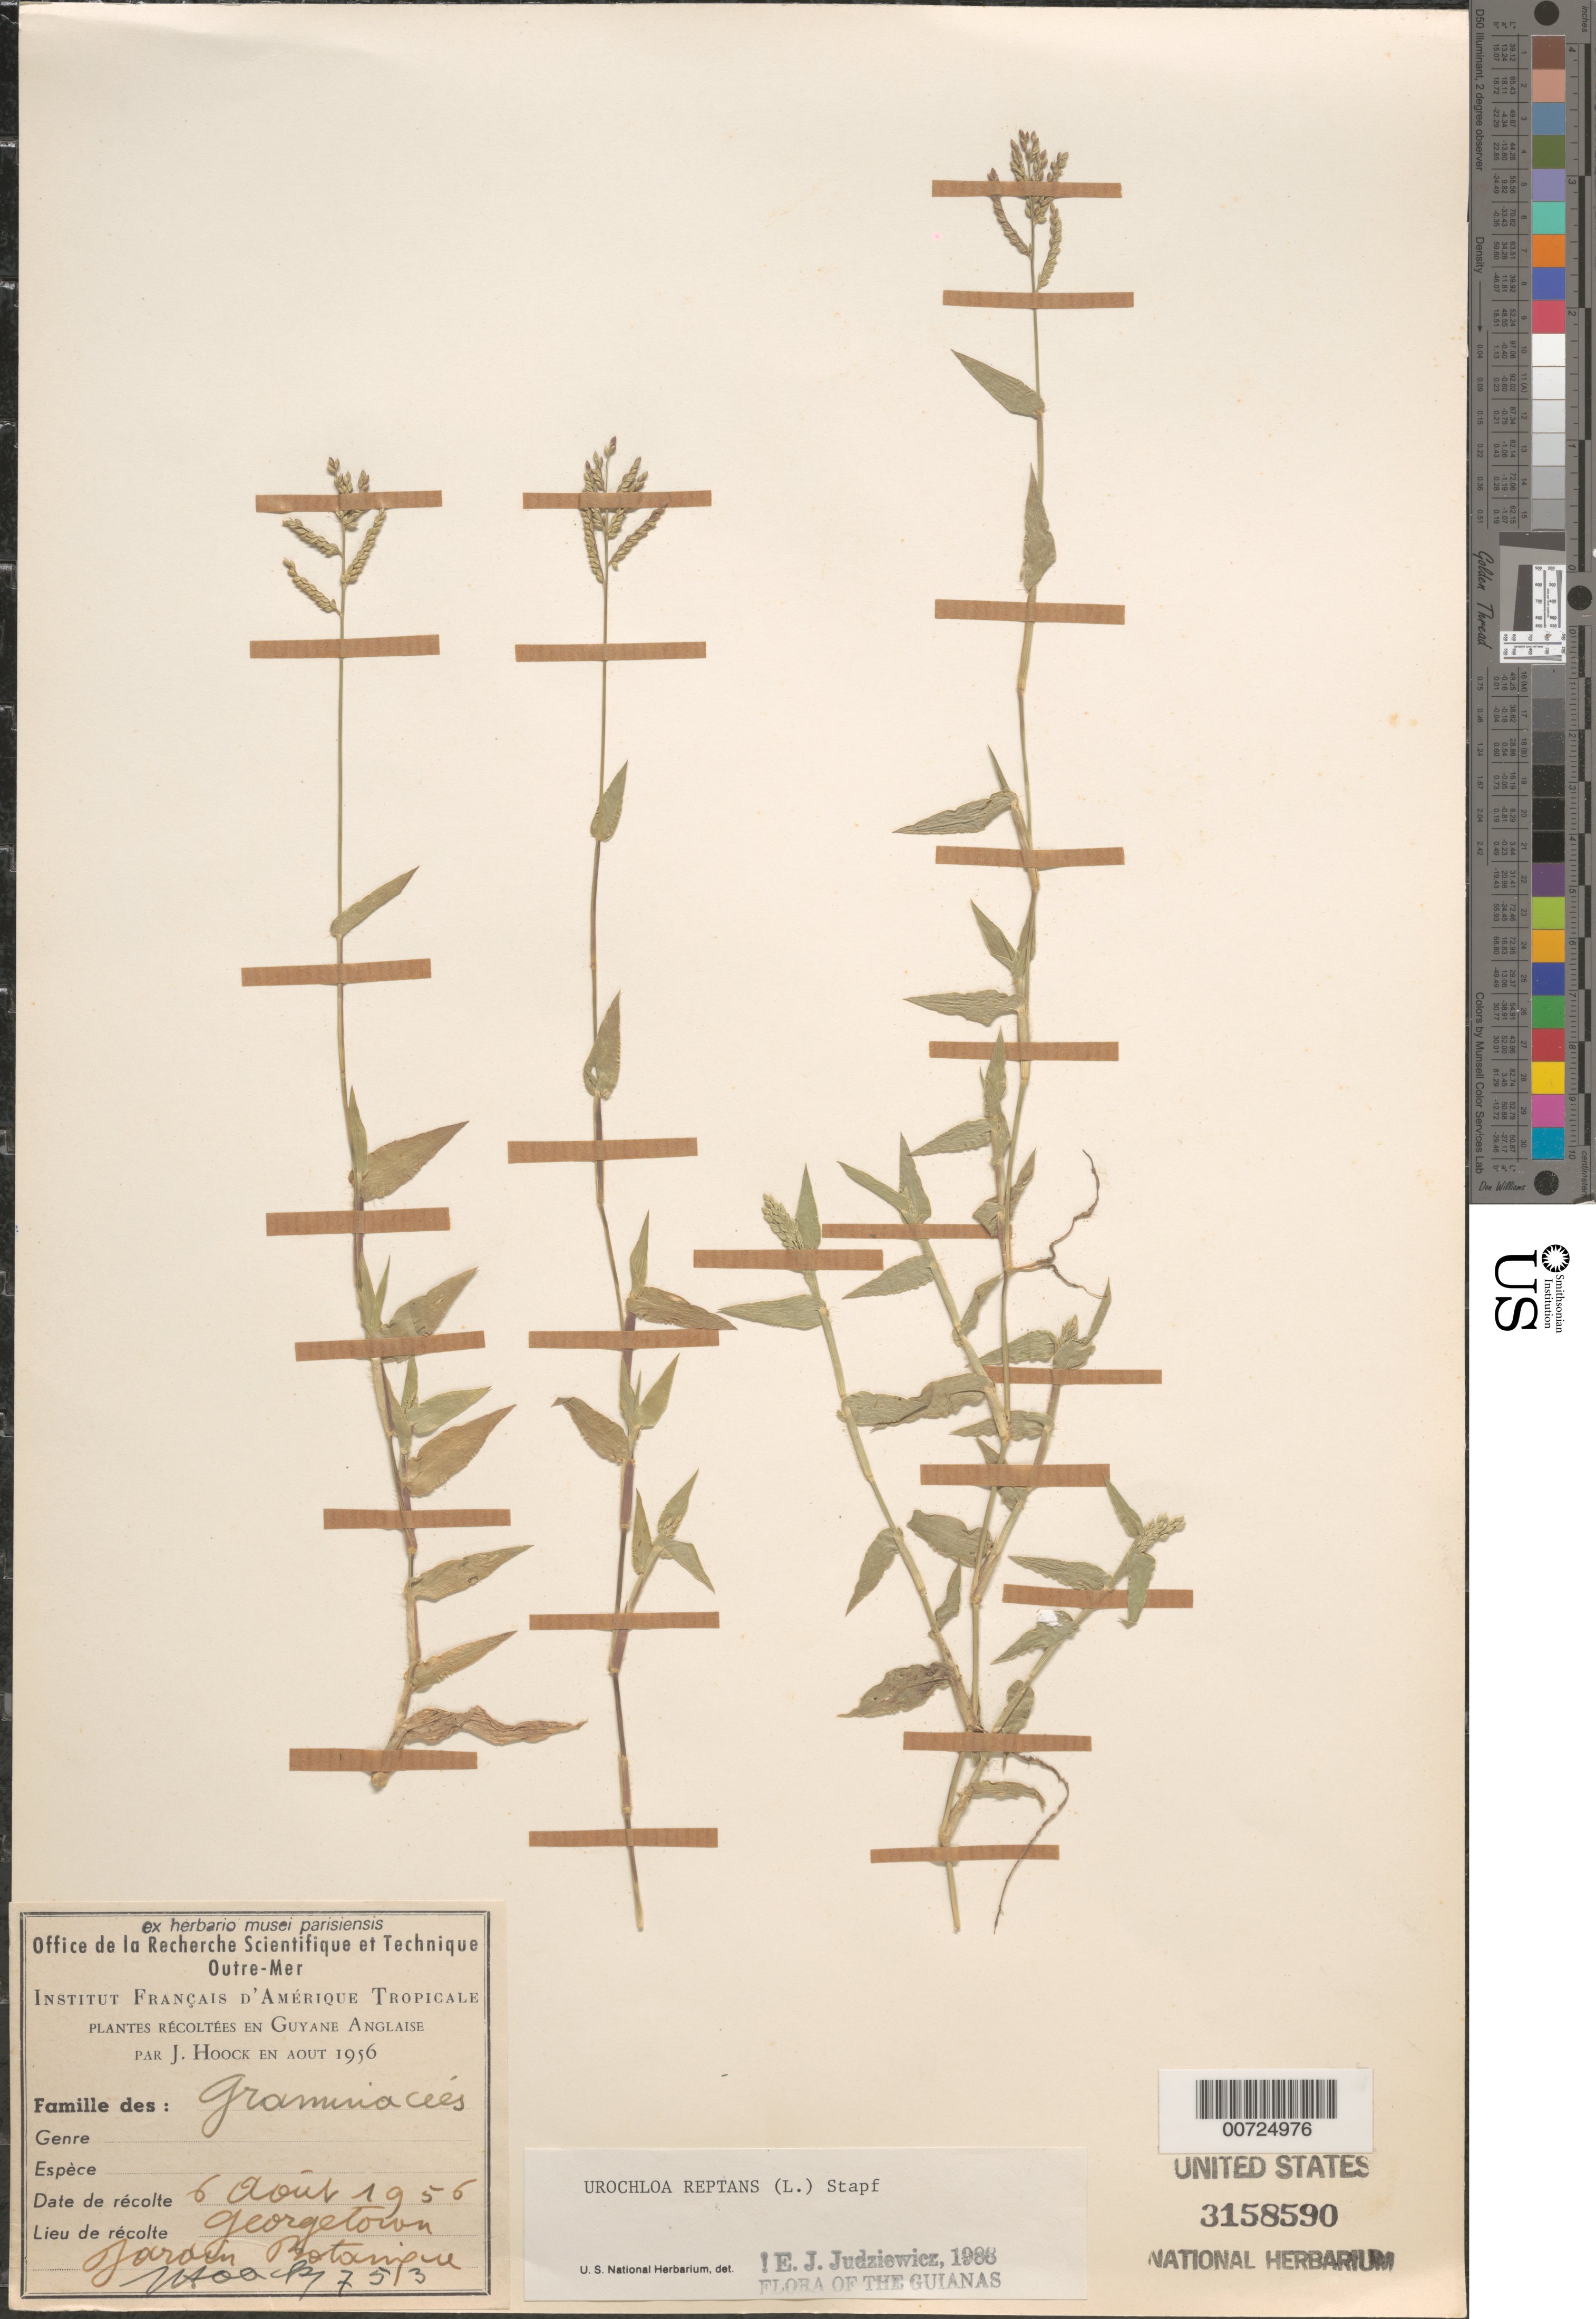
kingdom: Plantae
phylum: Tracheophyta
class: Liliopsida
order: Poales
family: Poaceae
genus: Urochloa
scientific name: Urochloa reptans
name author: (L.) Stapf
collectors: J. Hoock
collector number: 753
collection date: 1956-08-06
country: Guyana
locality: Guyane Anglaise. Georgetown. Jardin Botanique.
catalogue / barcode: US 3158590